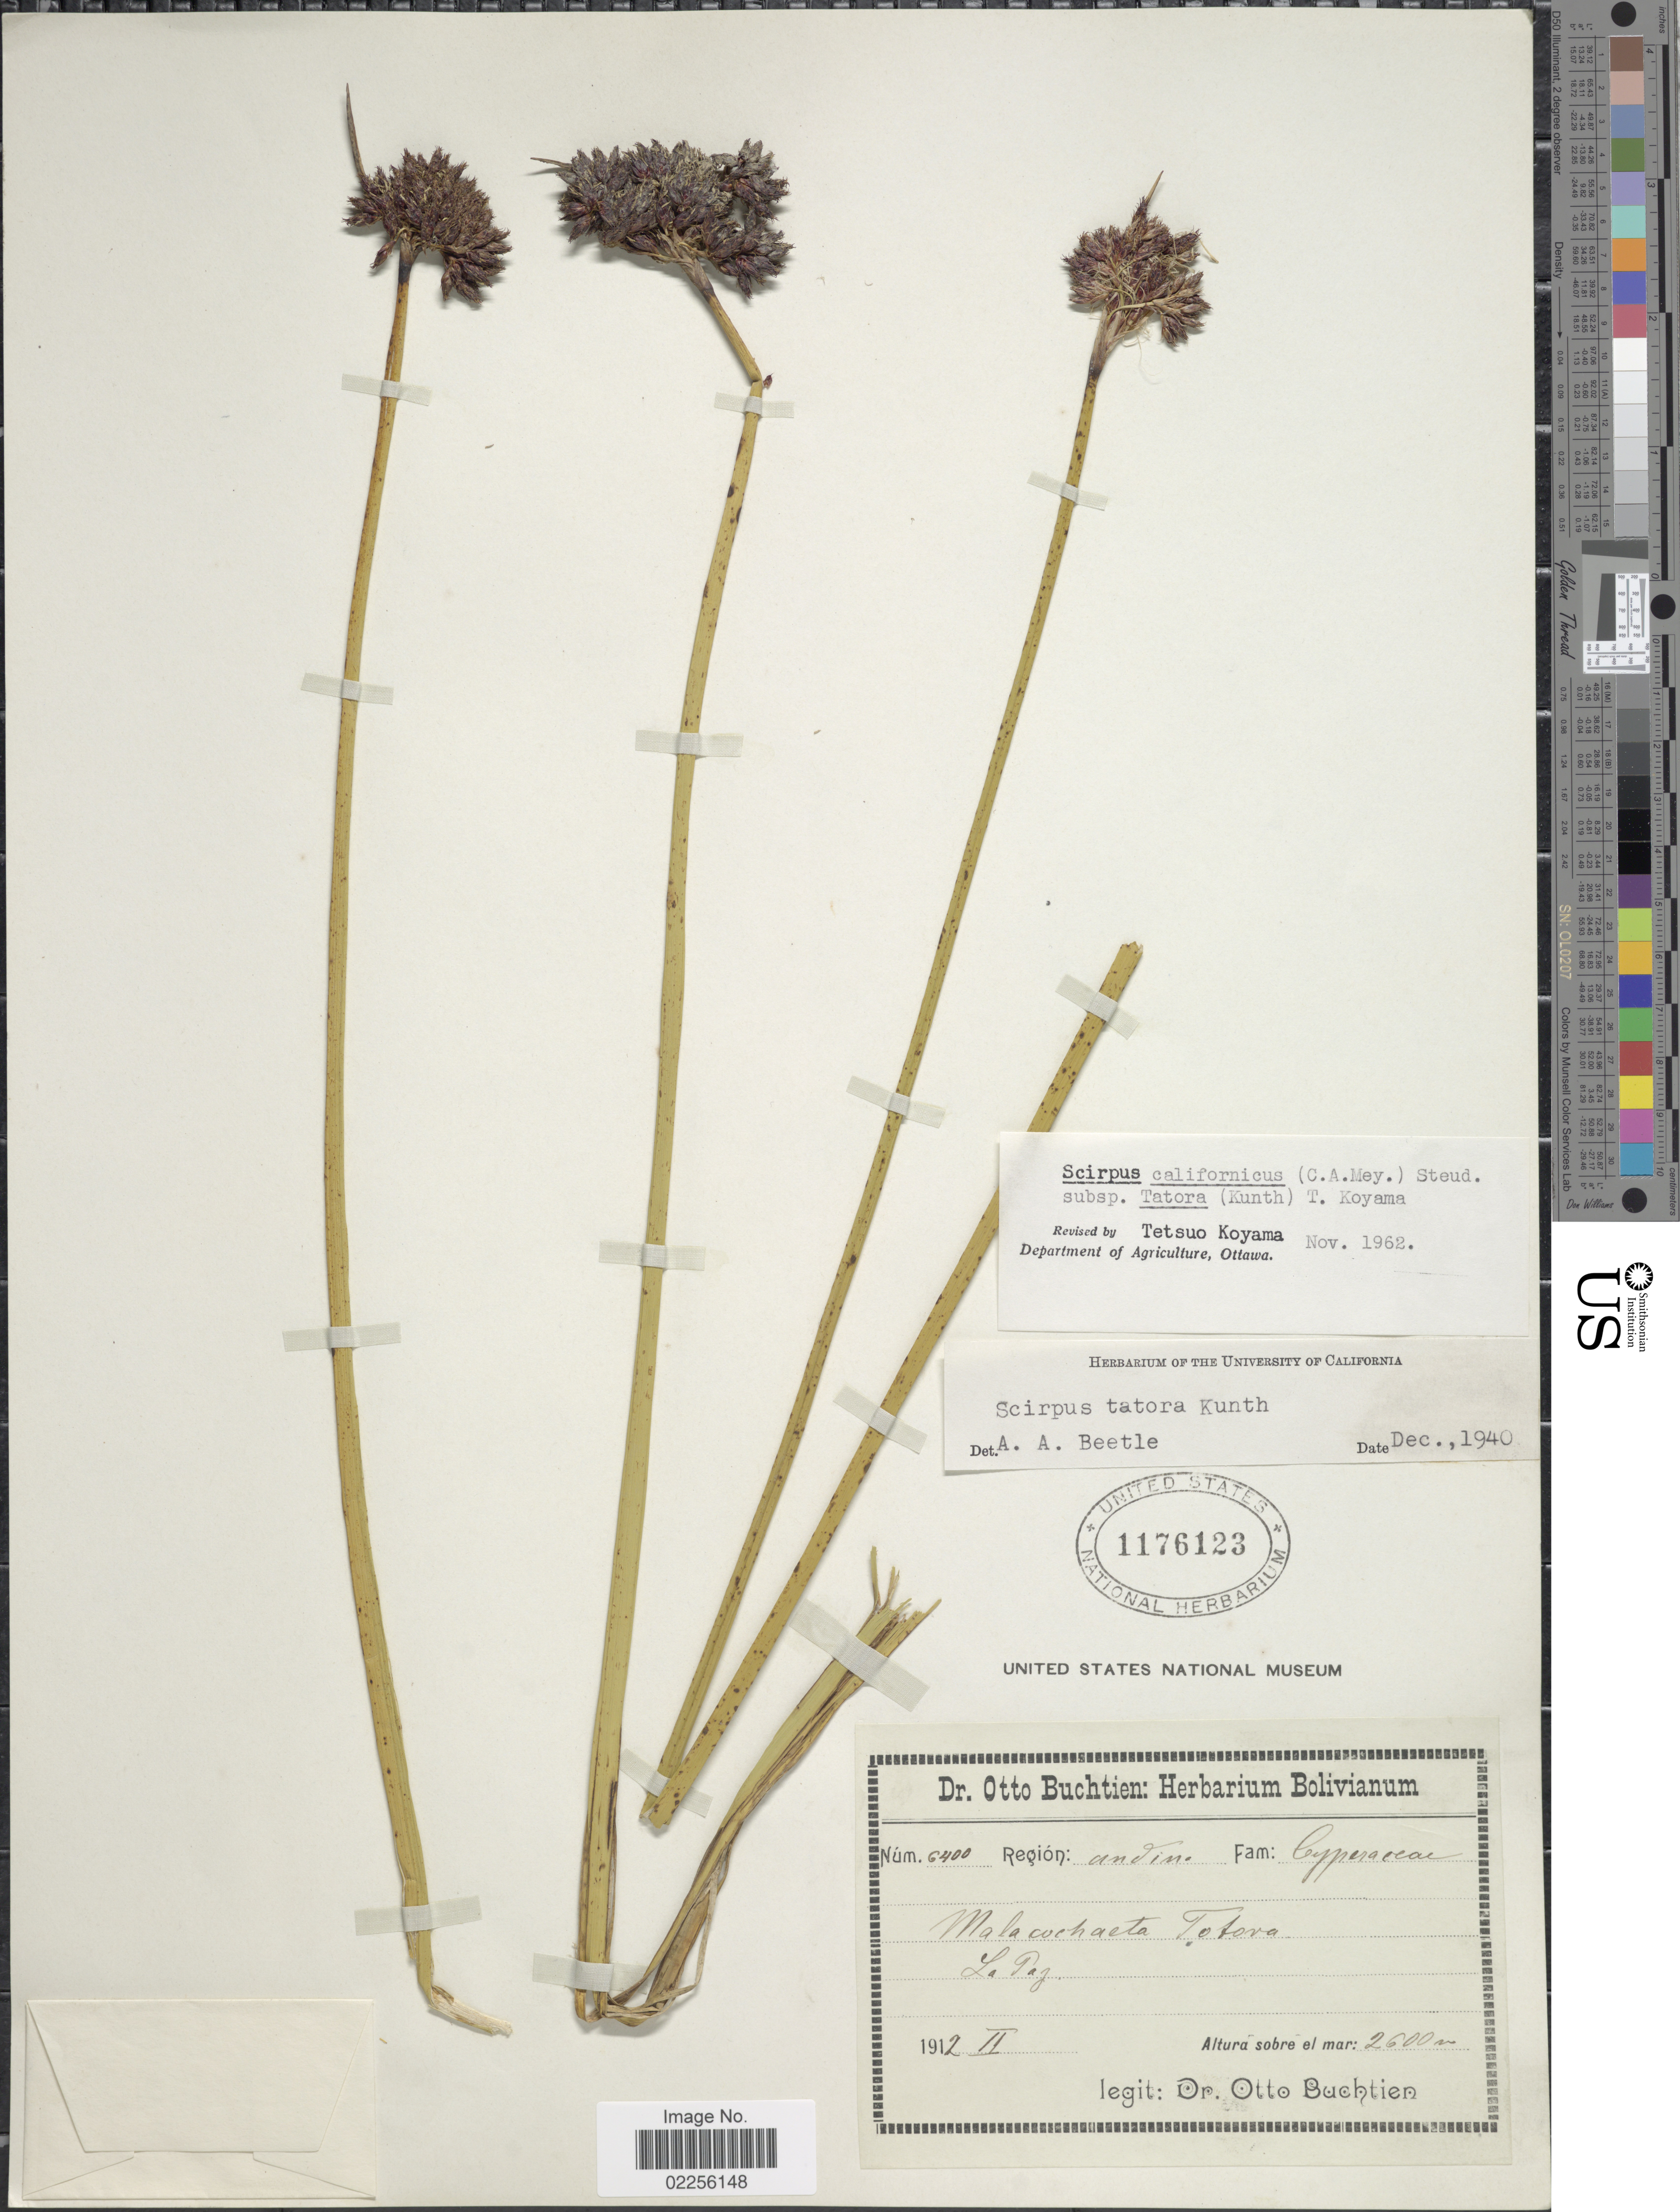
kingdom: Plantae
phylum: Tracheophyta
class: Liliopsida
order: Poales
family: Cyperaceae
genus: Schoenoplectus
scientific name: Schoenoplectus californicus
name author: (C.A. Mey.) Soják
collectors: O. Buchtien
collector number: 6400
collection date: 1912-02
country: Bolivia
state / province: La Paz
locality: Region andine, Totora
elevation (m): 2600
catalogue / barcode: US 1176123